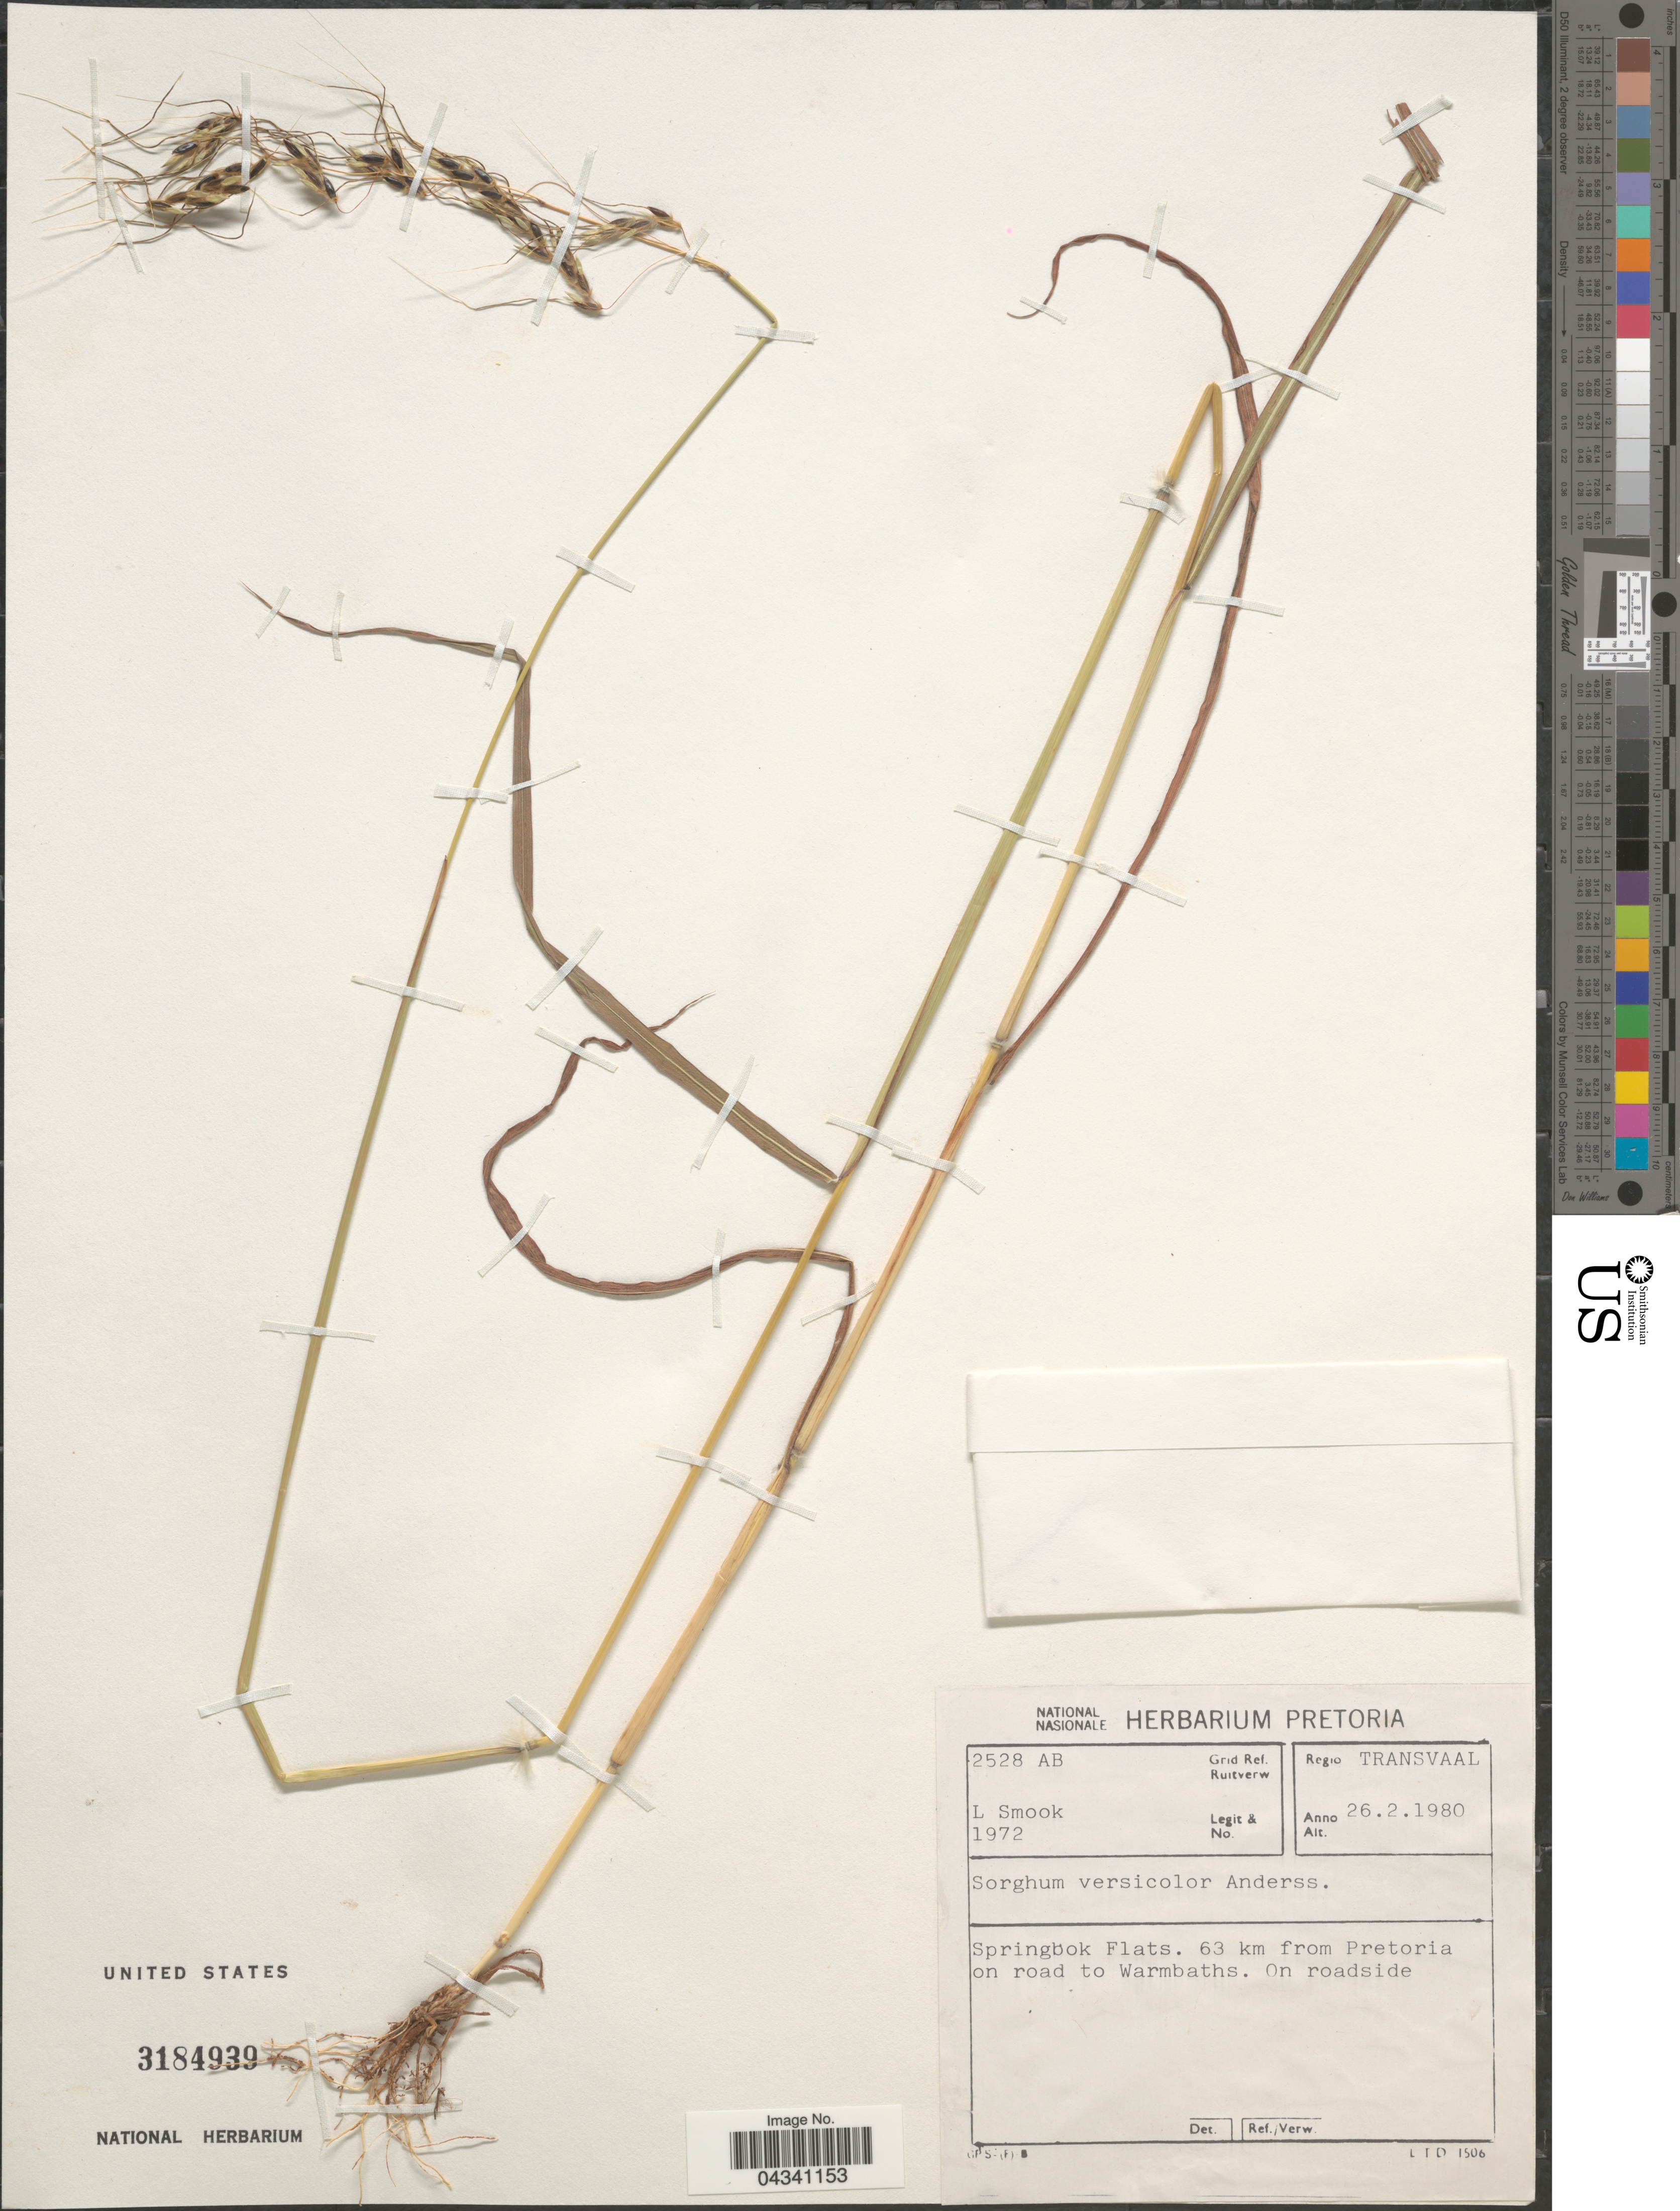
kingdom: Plantae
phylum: Tracheophyta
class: Liliopsida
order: Poales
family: Poaceae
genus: Sorghum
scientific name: Sorghum versicolor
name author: Andersson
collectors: L. Smook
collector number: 1972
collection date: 1980-02-26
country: South Africa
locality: Grid Ref./Ruitverw. 2528 AB. Regio Transvaal. Springbok Flats. 63 km from Pretoria on road to Warmbaths.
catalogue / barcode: US 3184939